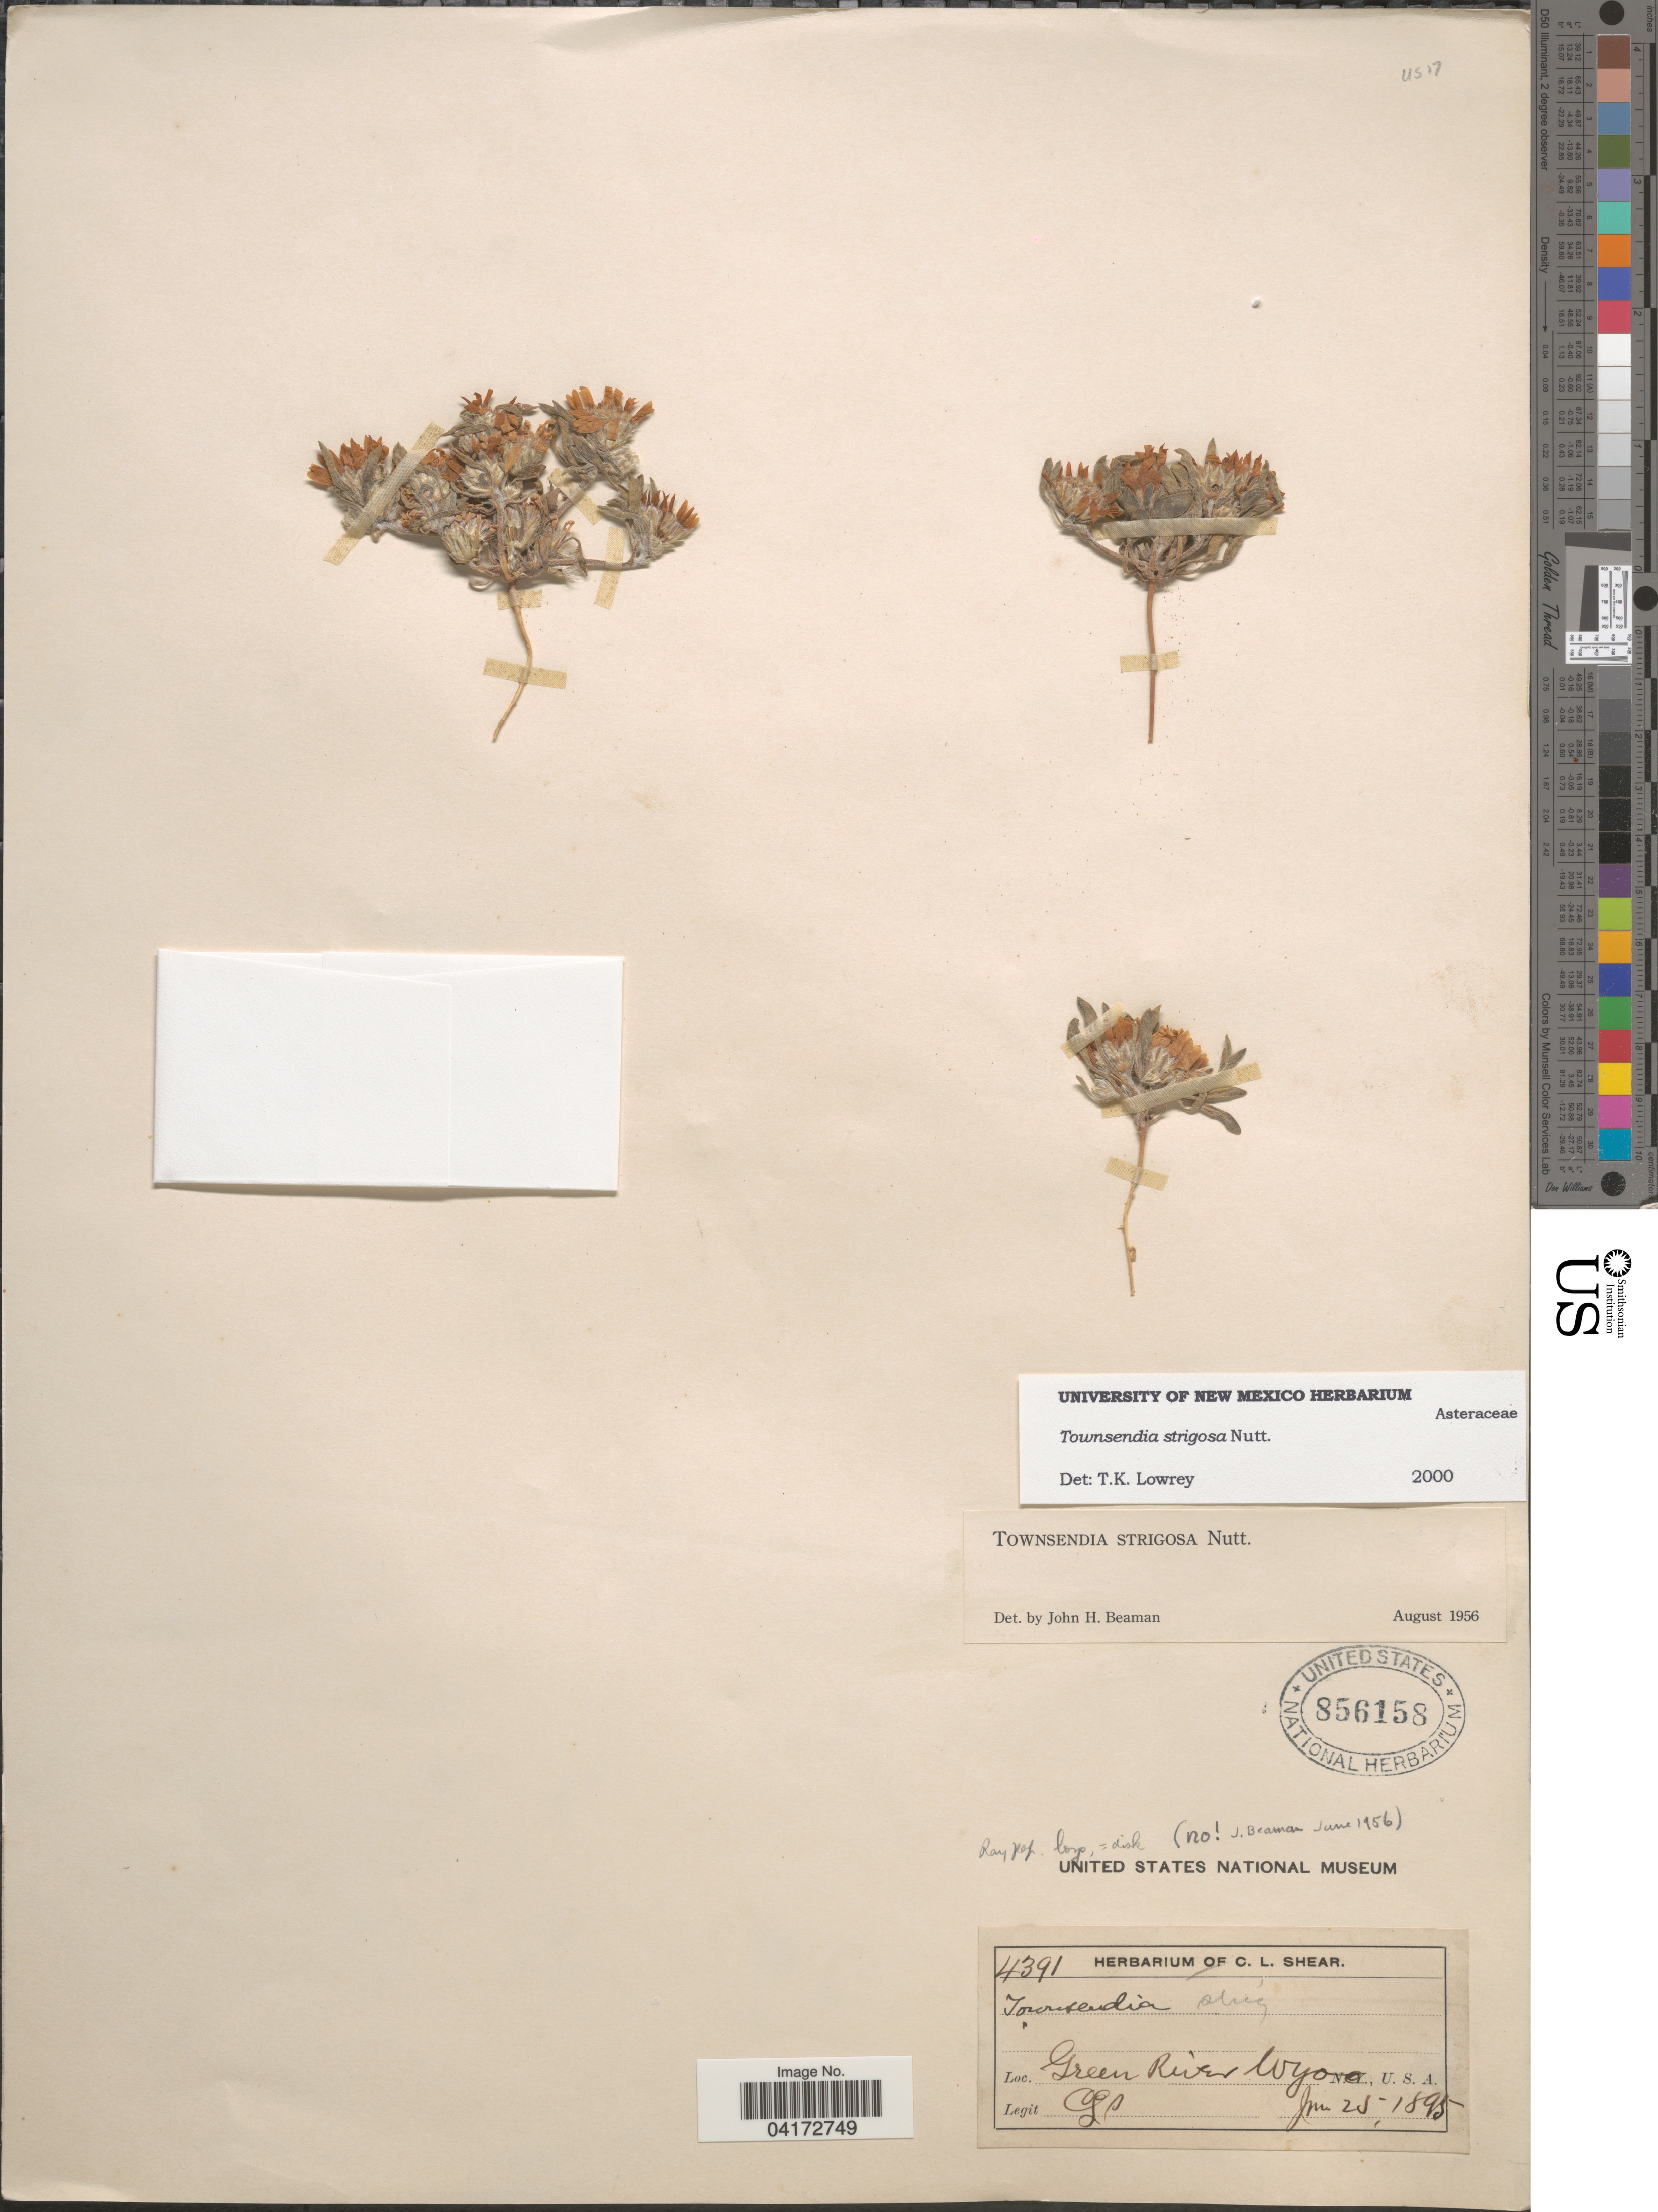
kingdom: Plantae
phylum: Tracheophyta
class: Magnoliopsida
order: Asterales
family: Asteraceae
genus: Townsendia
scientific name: Townsendia strigosa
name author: Nutt.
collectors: C. L. Shear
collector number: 4391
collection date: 1895-06-25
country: United States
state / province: Wyoming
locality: Green River.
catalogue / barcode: US 856158